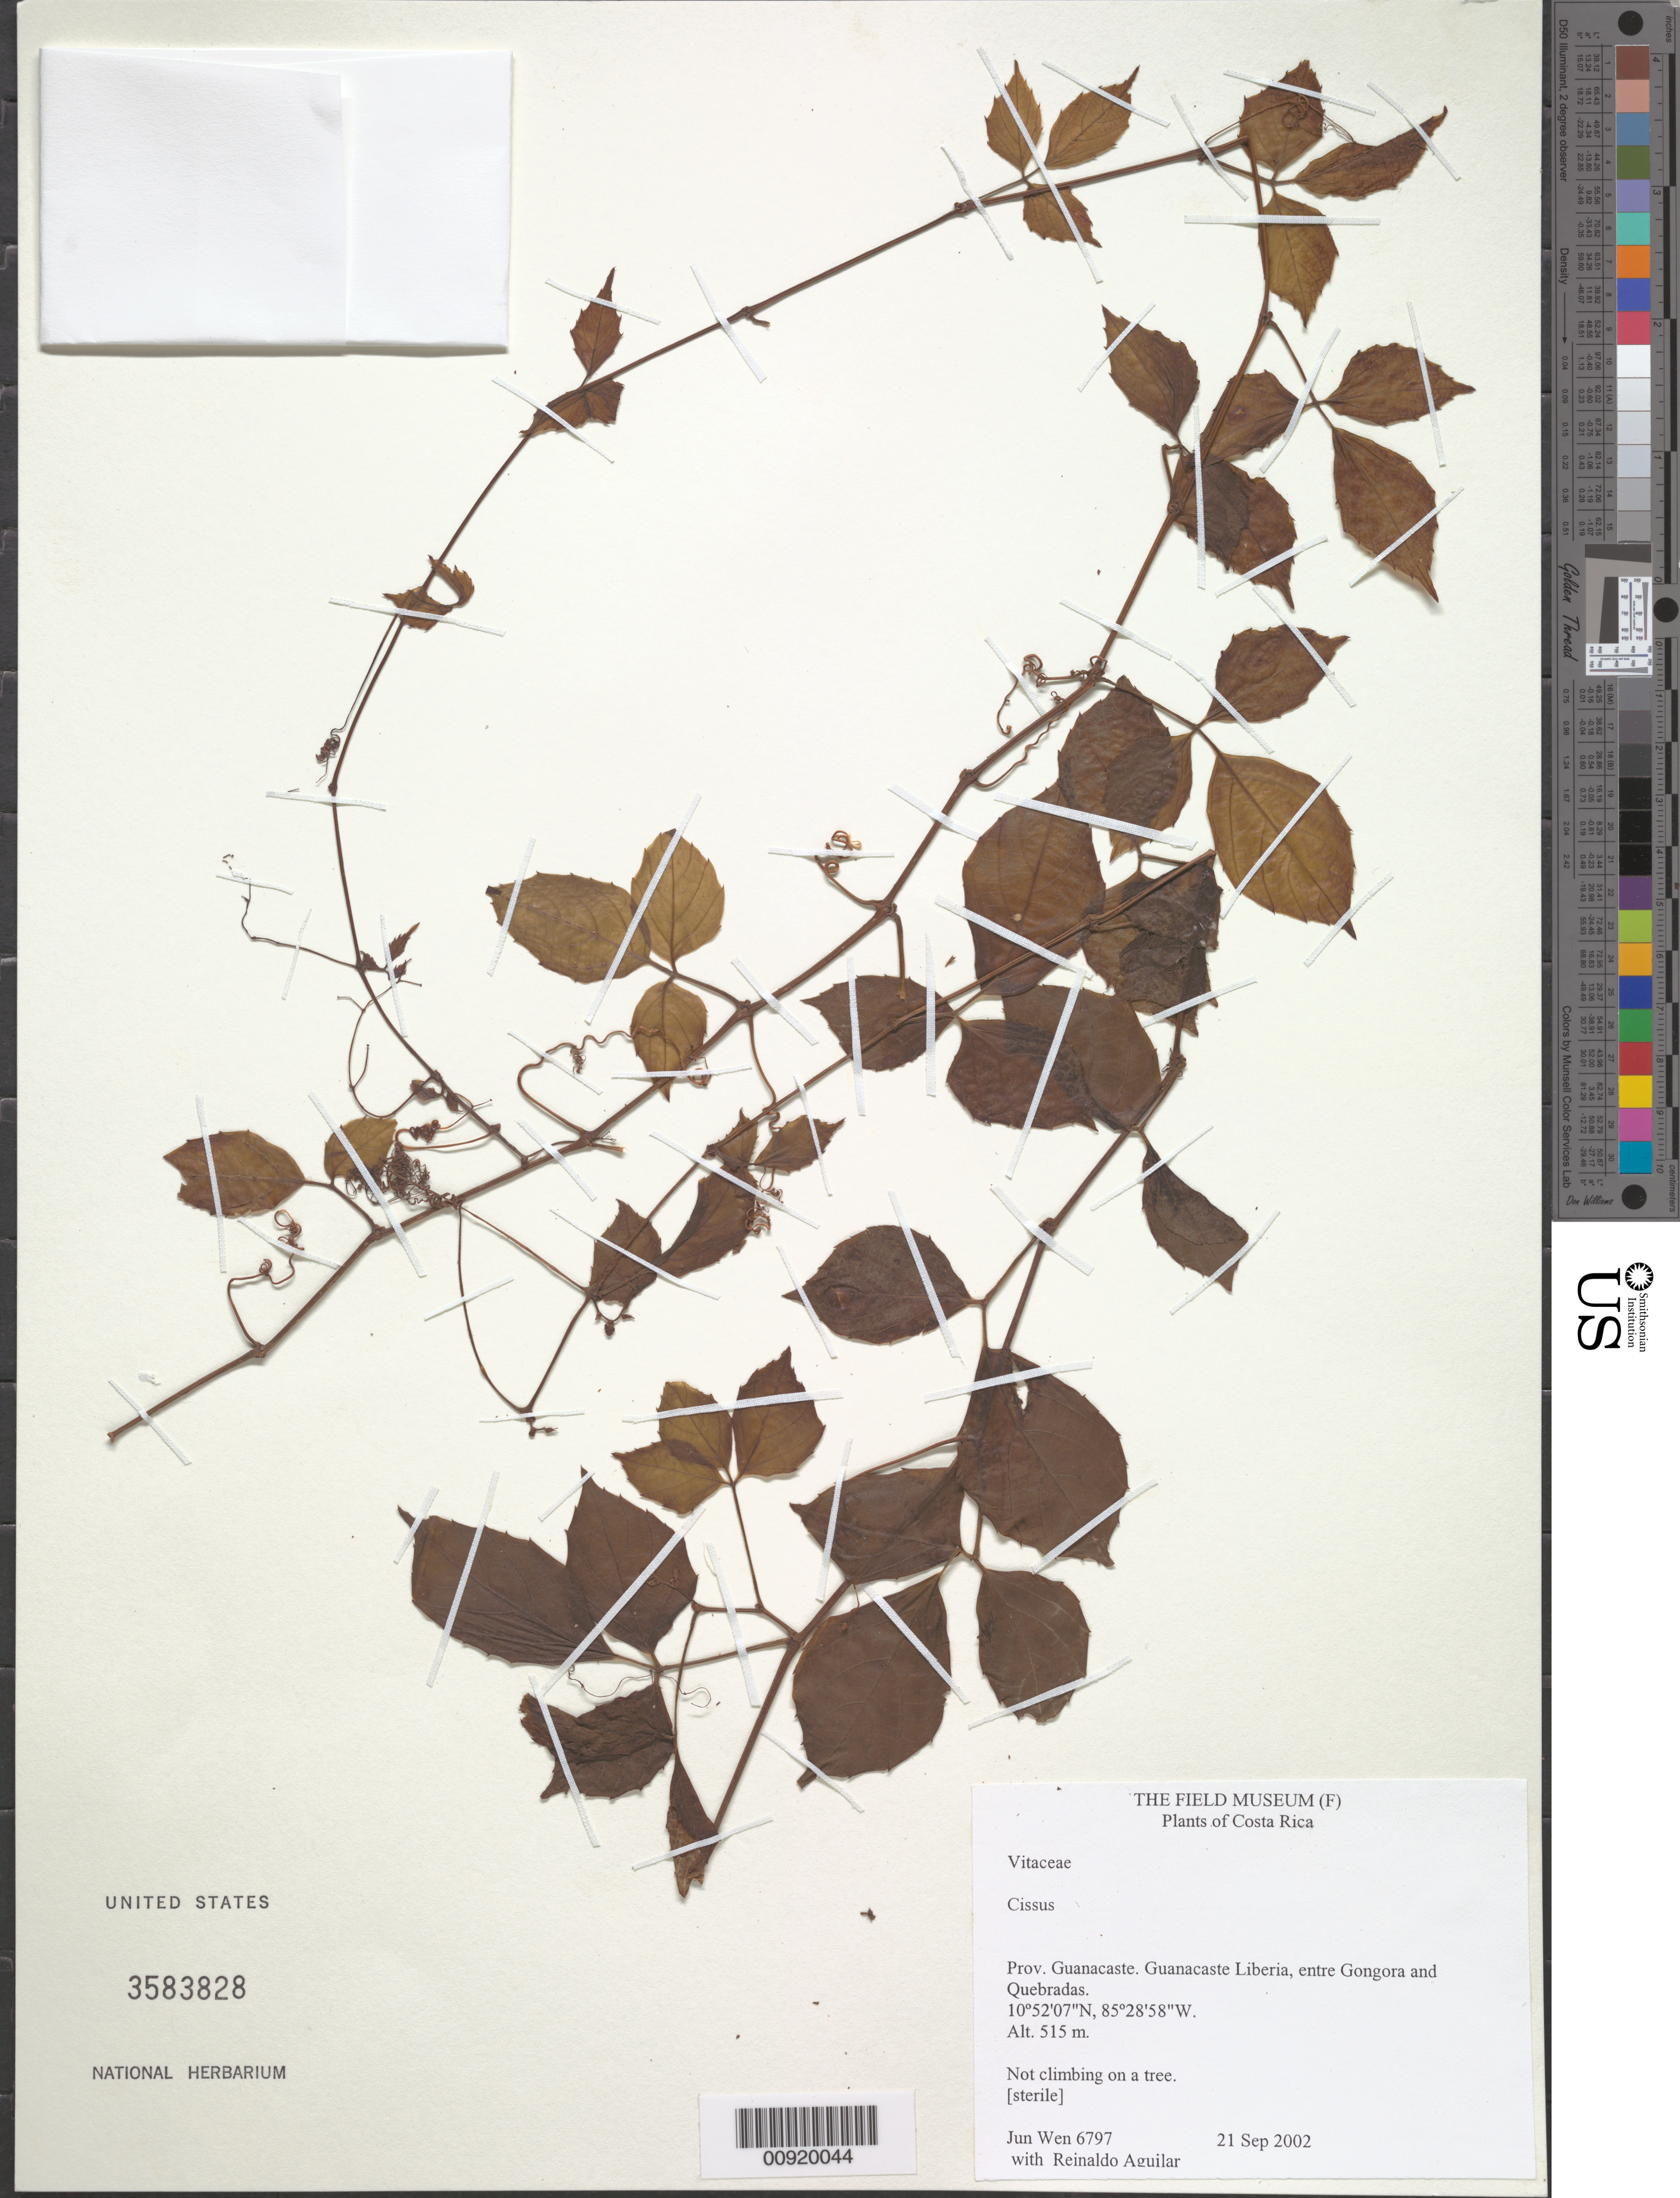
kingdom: Plantae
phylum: Tracheophyta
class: Magnoliopsida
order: Vitales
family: Vitaceae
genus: Cissus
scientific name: Cissus sp.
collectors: J. Wen & R. Aguilar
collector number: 6797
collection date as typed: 21 Sep 2002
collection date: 2002-09-21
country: Costa Rica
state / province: Guanacaste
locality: Guanacaste Liberia, entre Gongora and Quebradas.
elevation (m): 515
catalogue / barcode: US 3583828